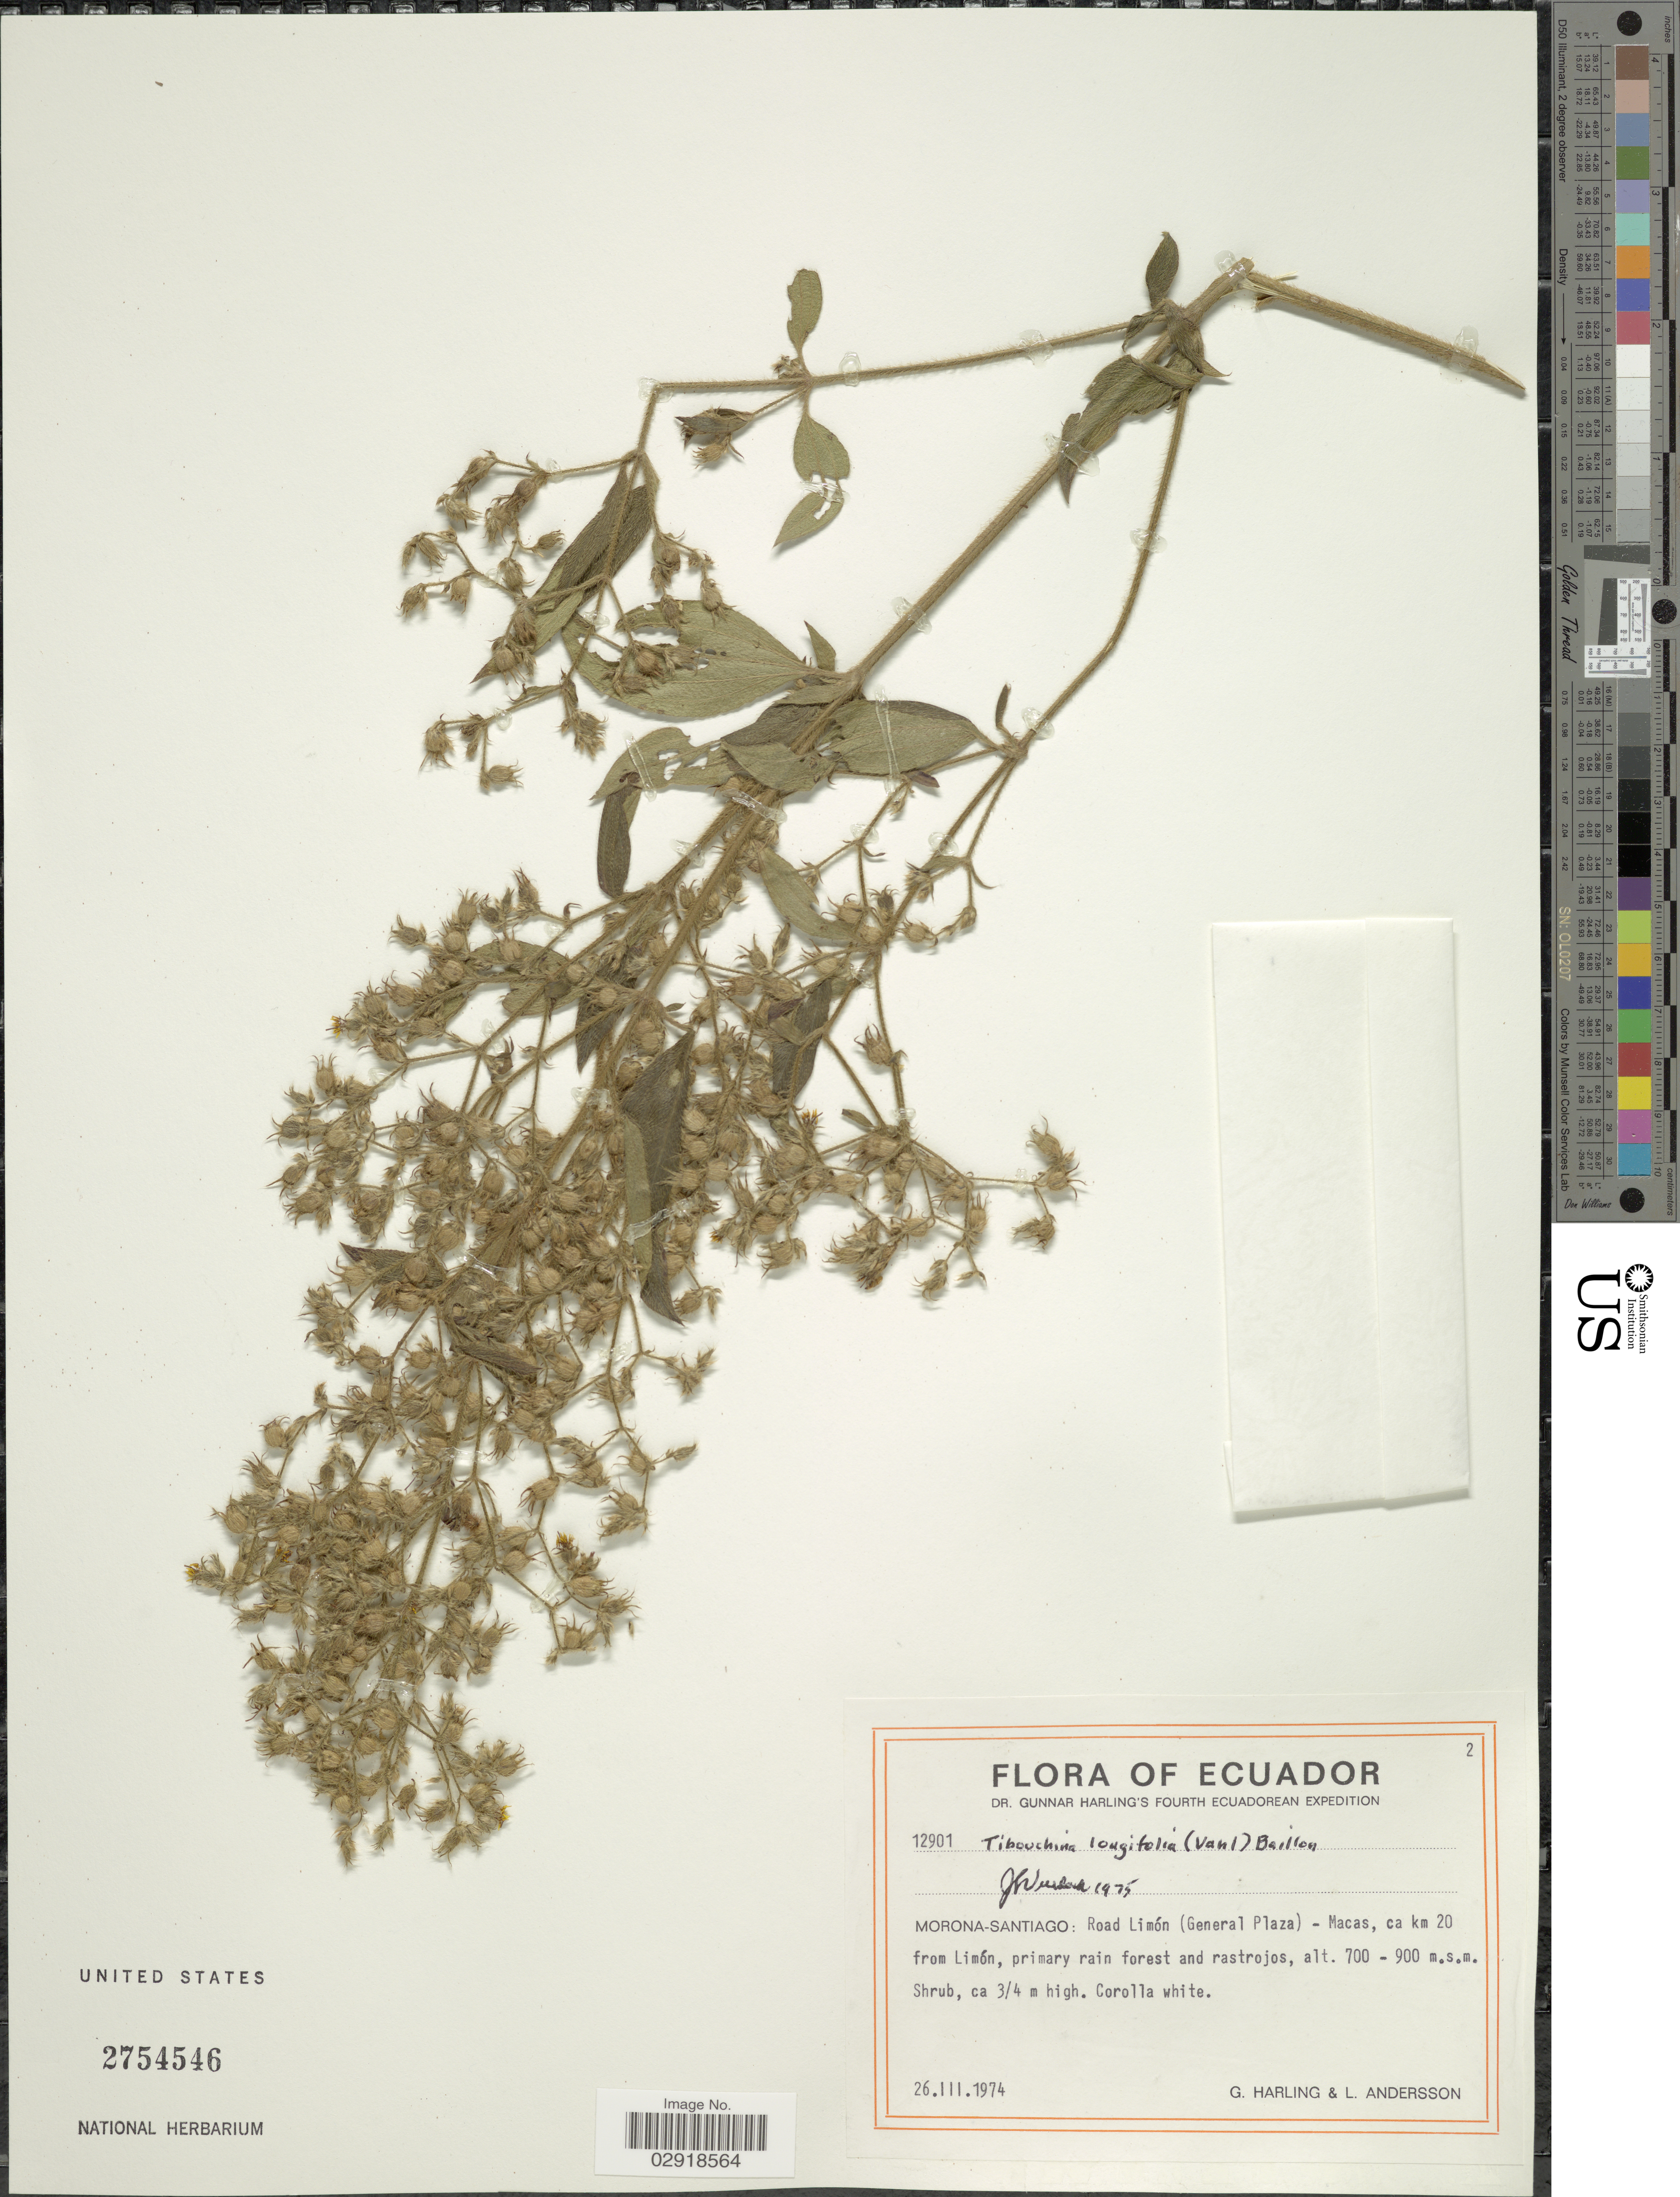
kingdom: Plantae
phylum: Tracheophyta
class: Magnoliopsida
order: Myrtales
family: Melastomataceae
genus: Chaetogastra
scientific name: Chaetogastra longifolia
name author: (Vahl) DC.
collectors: G. Harling & L. Andersson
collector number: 12901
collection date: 1974-03-26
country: Ecuador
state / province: Morona-Santiago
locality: Road Limón (General Plaza) - Macas, ca km 20 from Limón, primary rain forest and rastrojos.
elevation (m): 700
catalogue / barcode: US 2754546